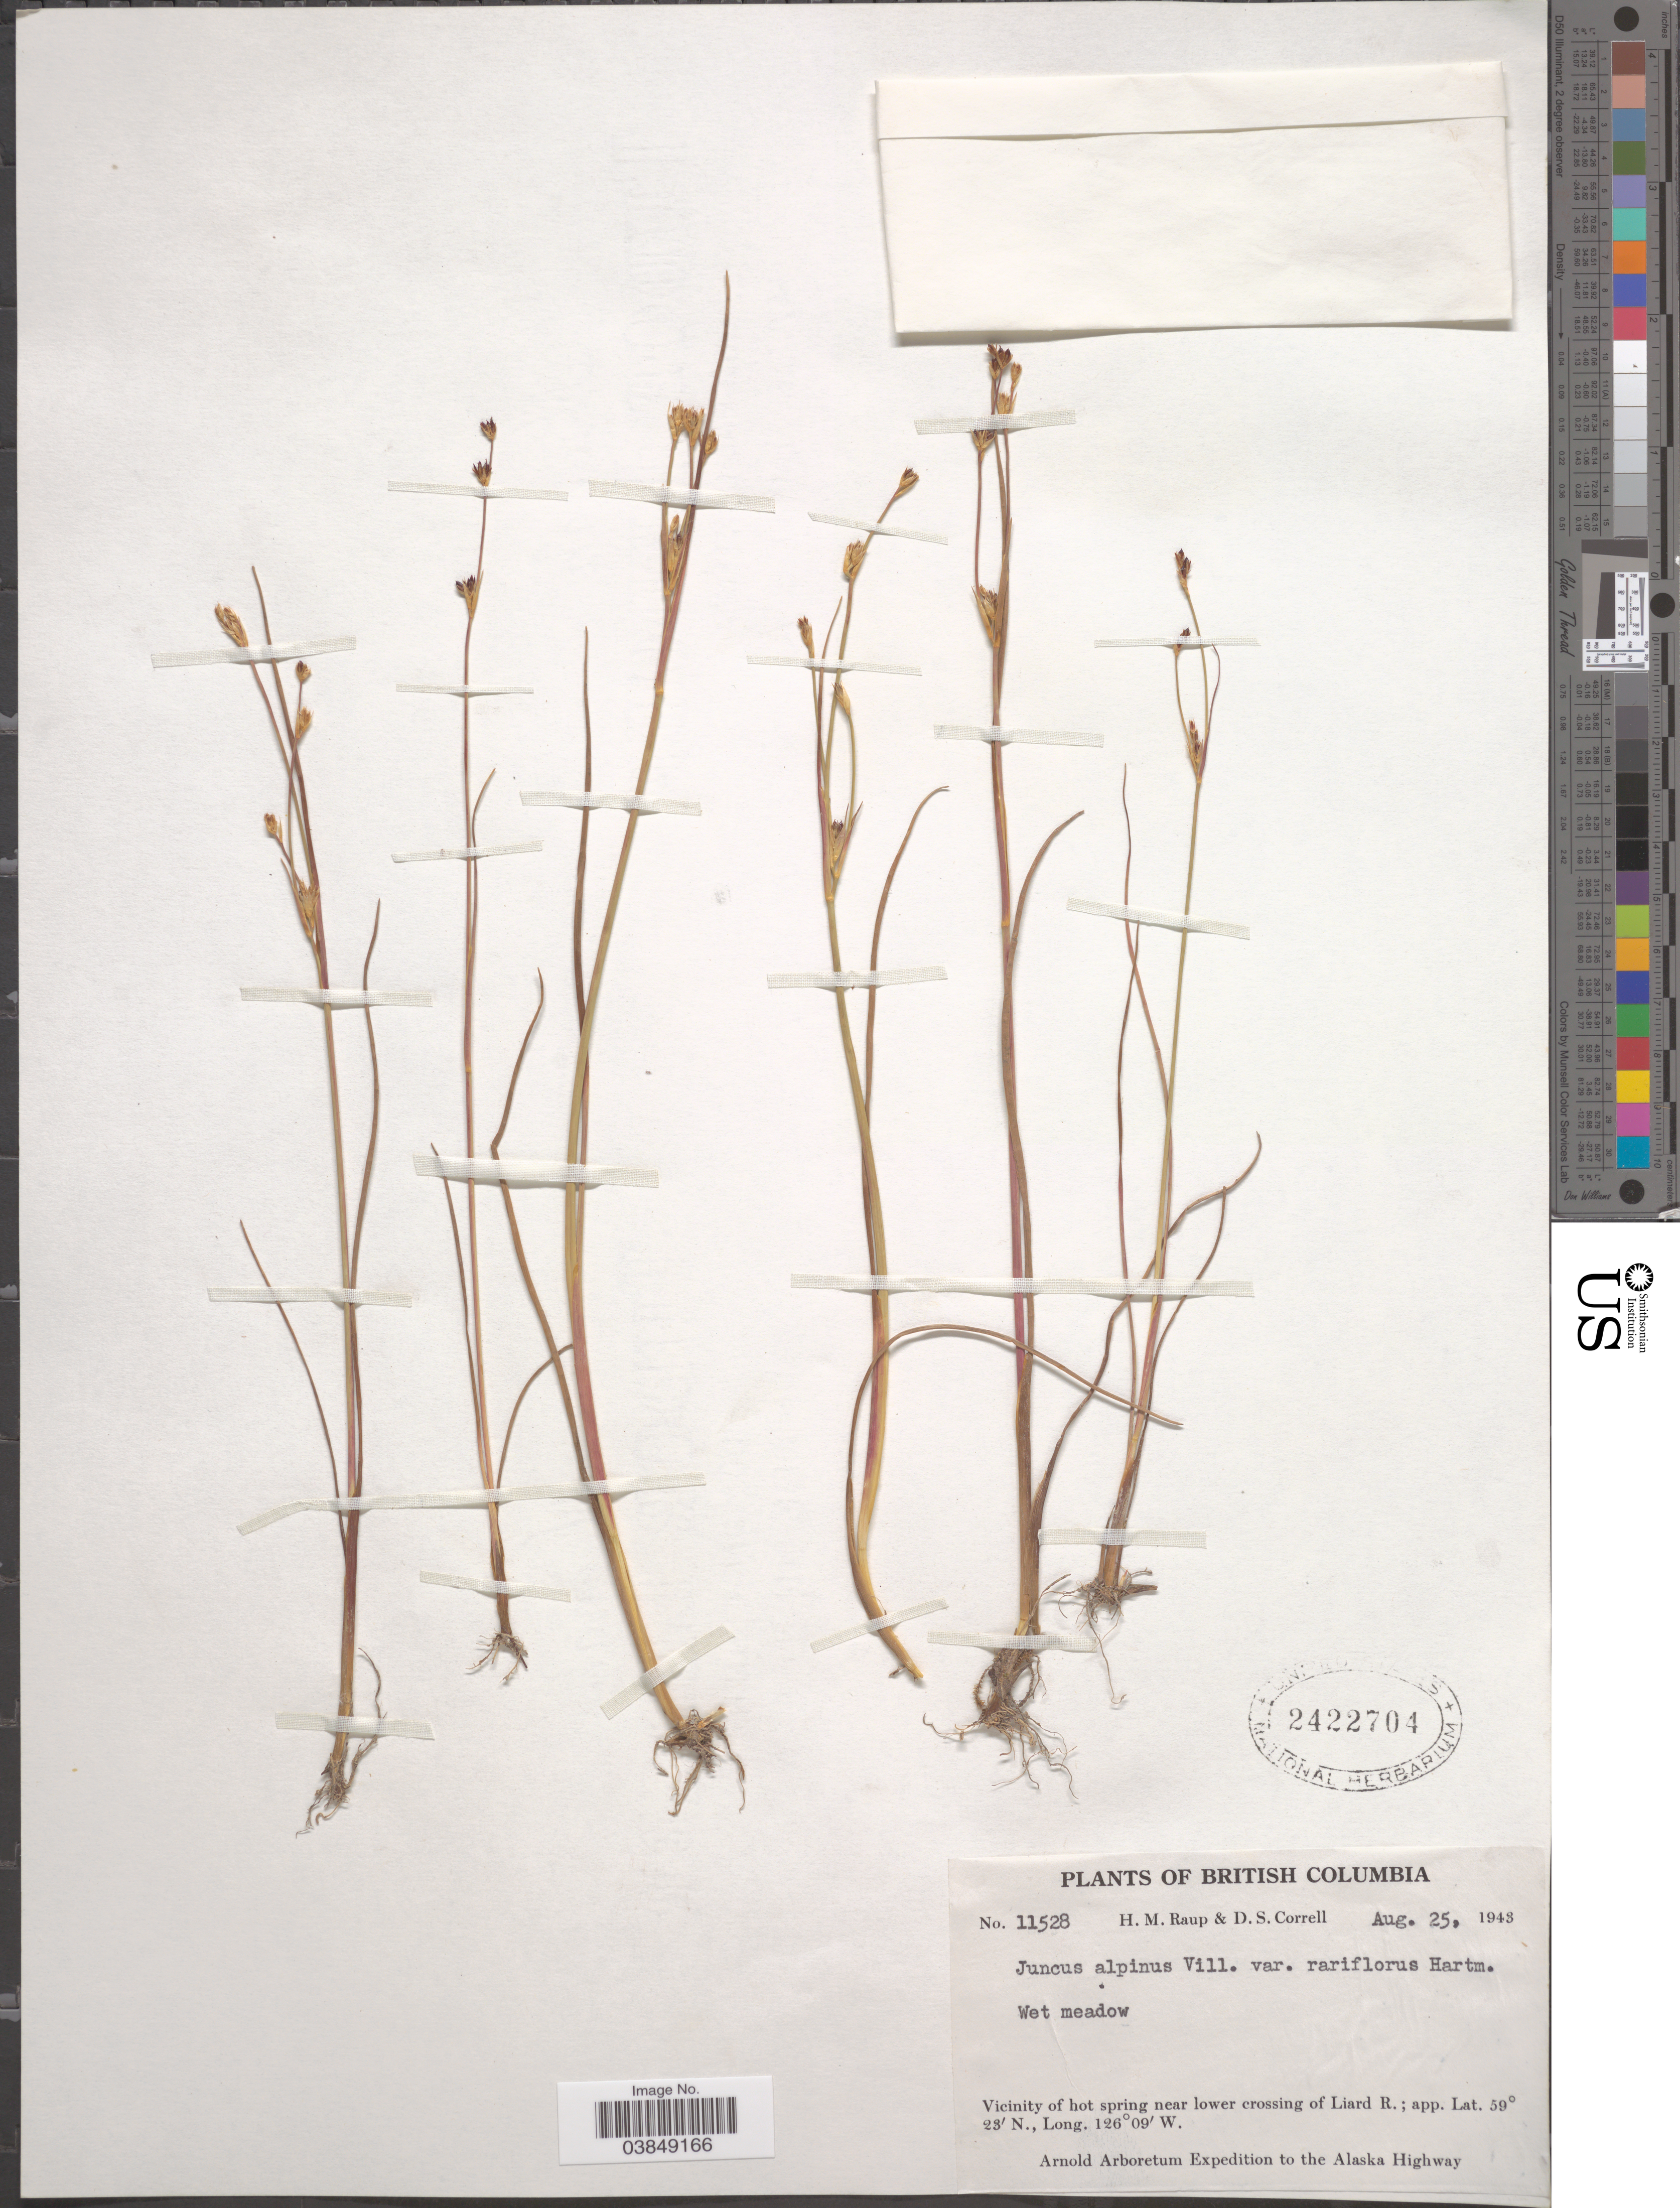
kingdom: Plantae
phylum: Tracheophyta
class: Liliopsida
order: Poales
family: Juncaceae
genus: Juncus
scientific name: Juncus alpinus var. rariflorus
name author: (Hartm.) Hartm.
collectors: H. Raup & D. S. Correll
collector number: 11528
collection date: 1943-08-25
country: Canada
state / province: British Columbia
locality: Vicinity of hot spring near lower crossing of Liard R.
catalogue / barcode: US 2422704